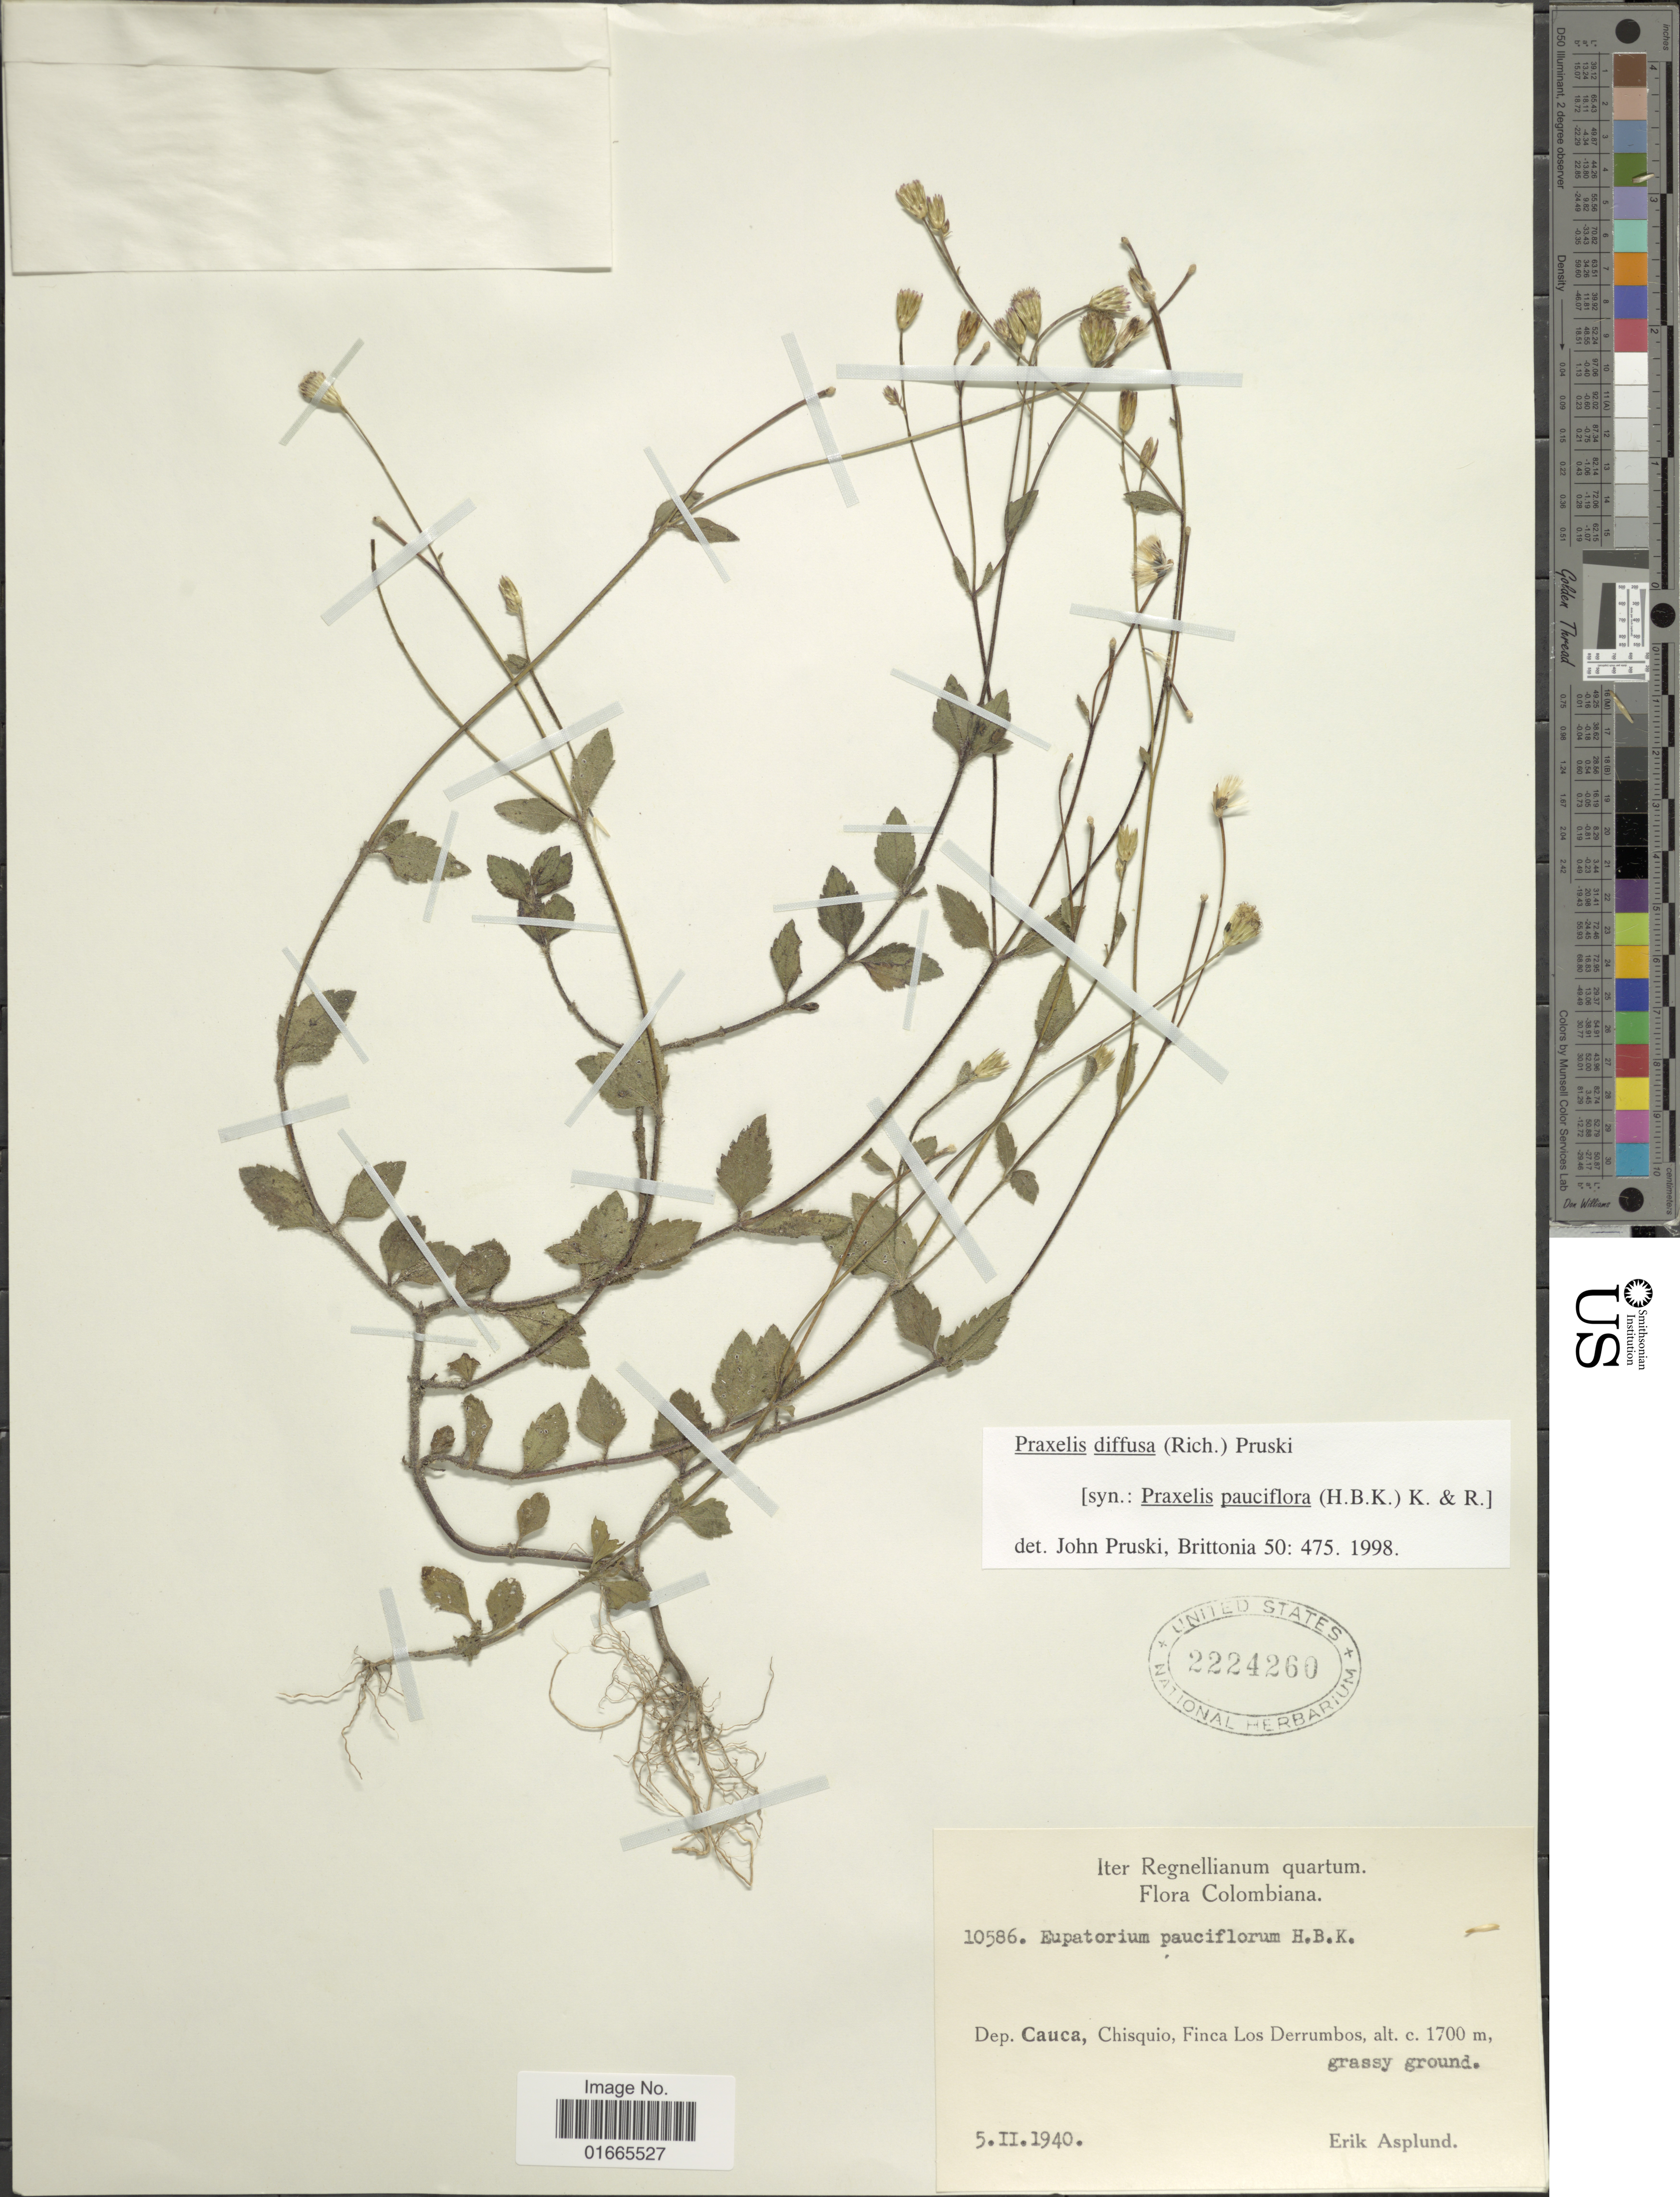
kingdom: Plantae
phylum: Tracheophyta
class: Magnoliopsida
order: Asterales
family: Asteraceae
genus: Praxelis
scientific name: Praxelis diffusa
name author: (Rich.) Pruski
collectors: E. Asplund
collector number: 10586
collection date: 1940-02-05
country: Colombia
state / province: Cauca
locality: Dep. Cauca, Chisquio, Finca Los Derrumbos.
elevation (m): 1700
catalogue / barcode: US 2224260